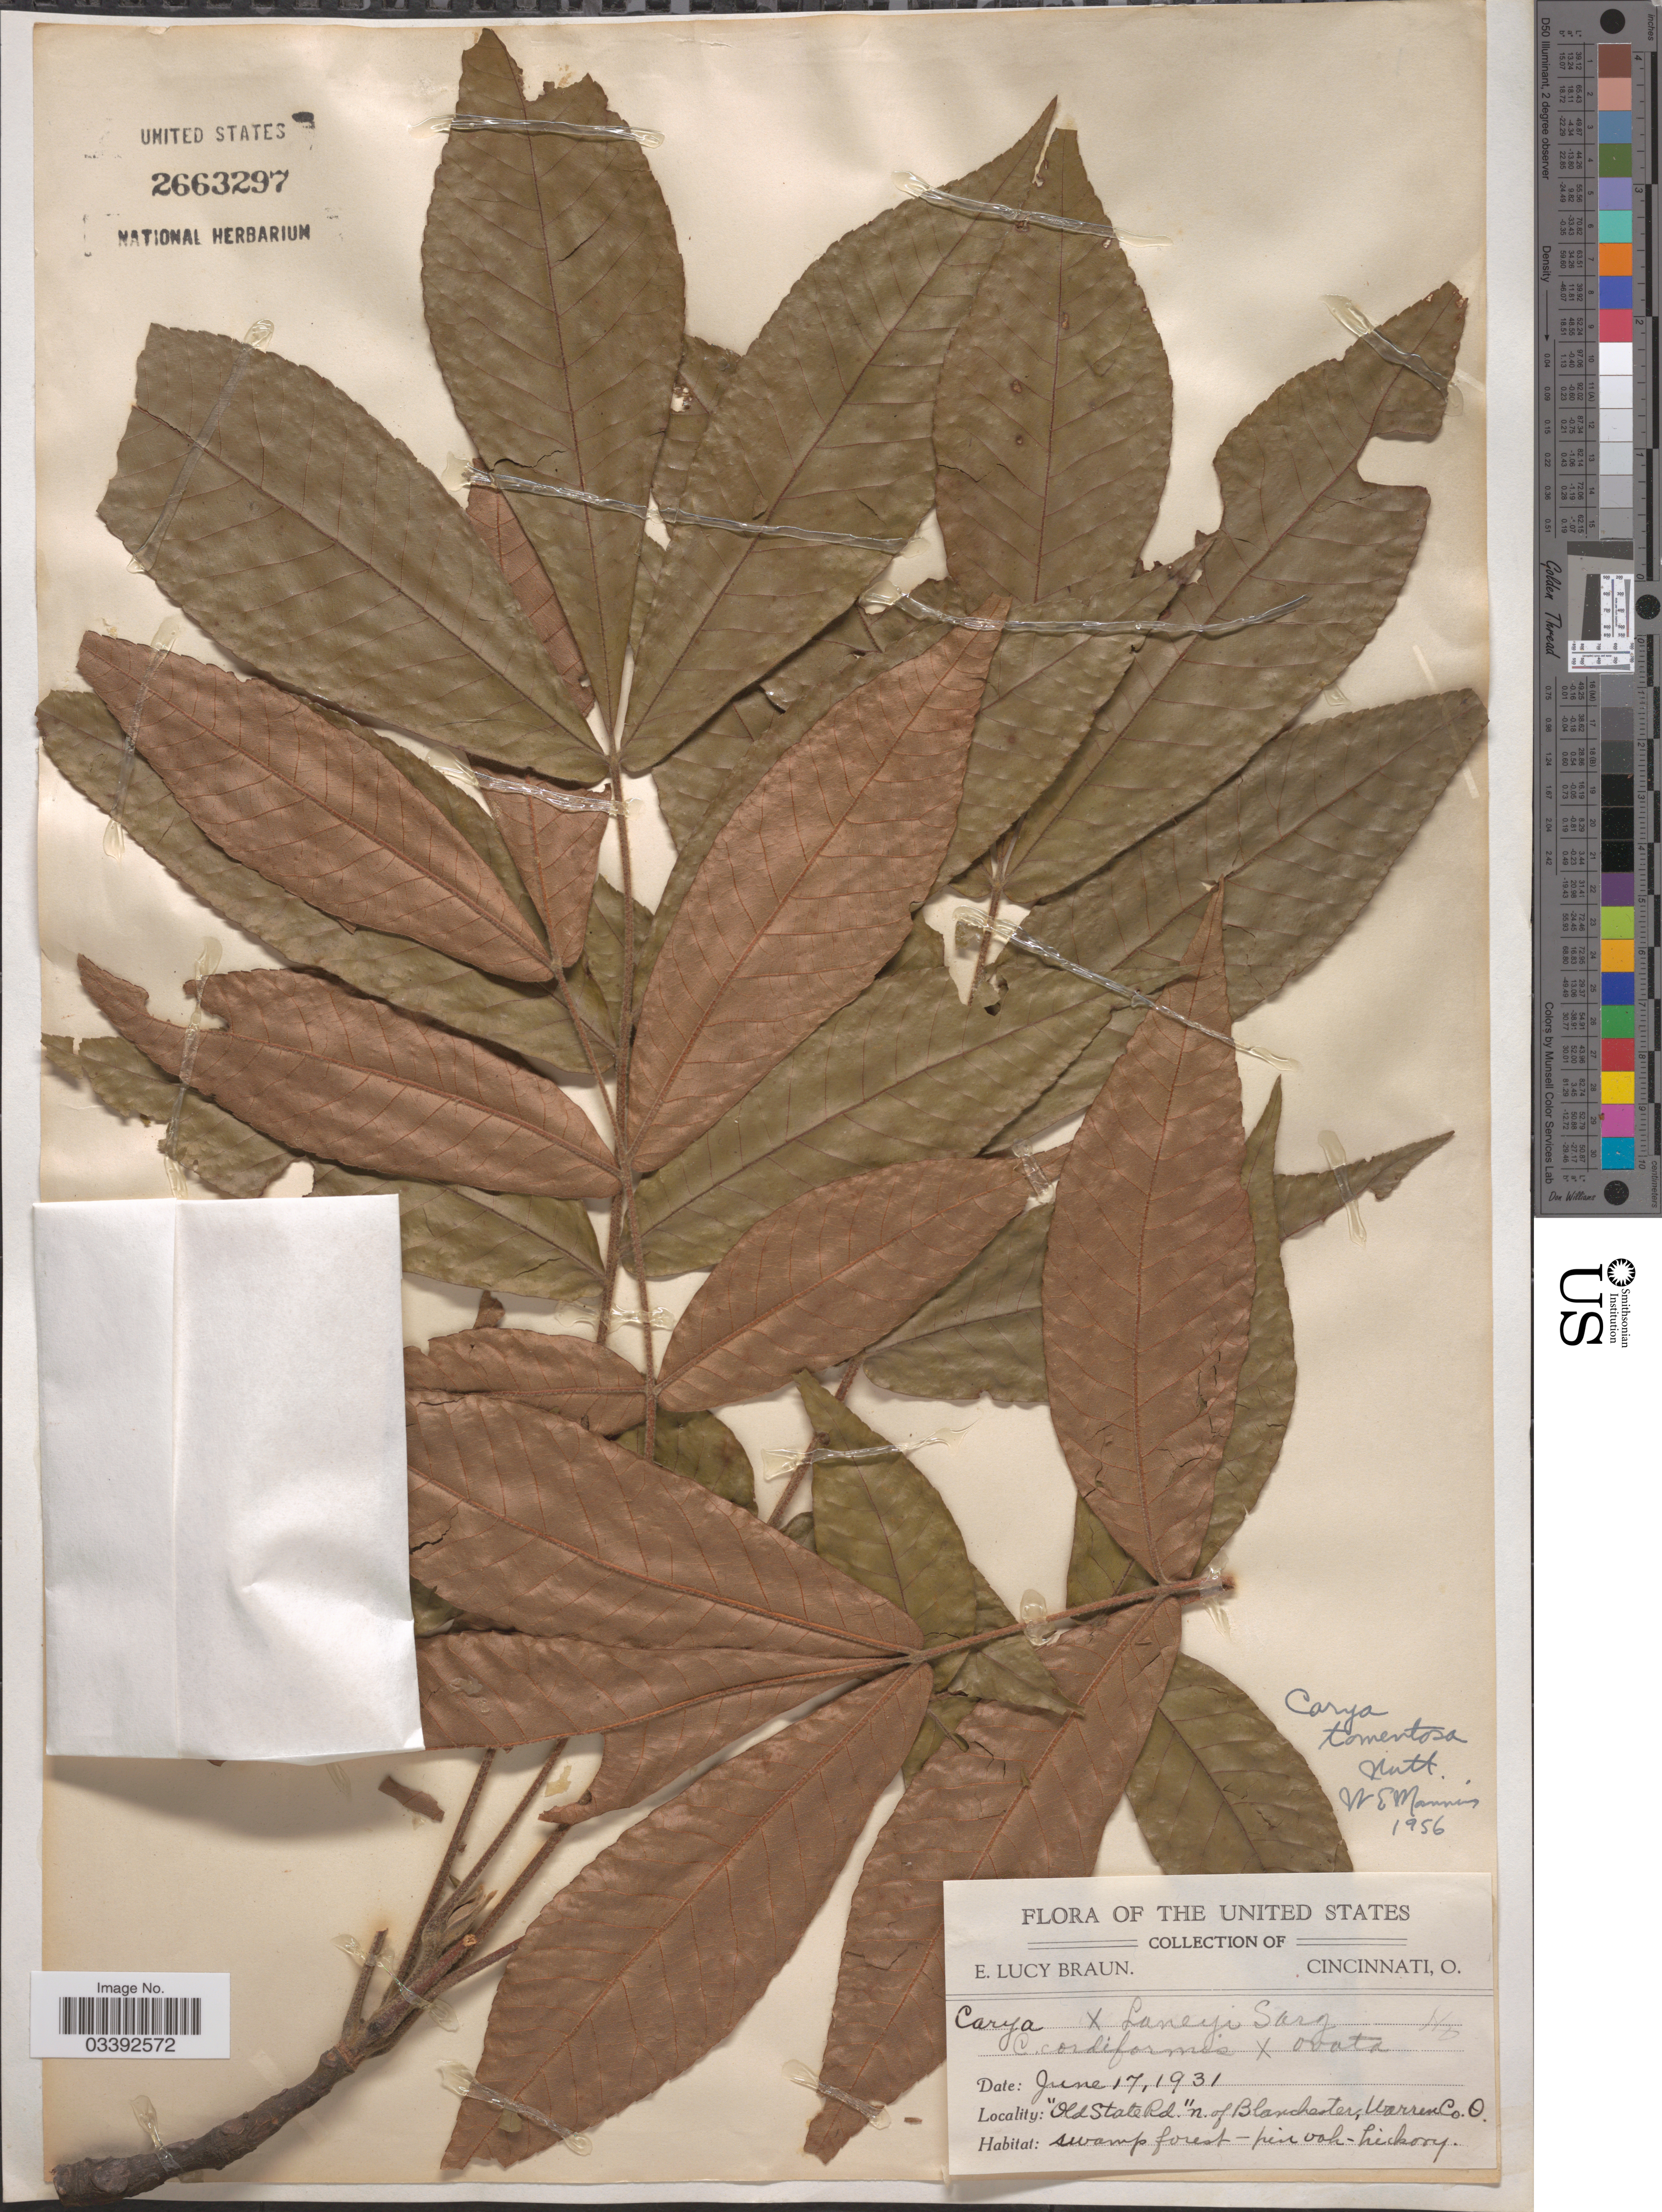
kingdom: Plantae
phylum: Tracheophyta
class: Magnoliopsida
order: Fagales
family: Juglandaceae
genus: Carya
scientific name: Carya tomentosa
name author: (Lam.) Nutt.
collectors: E. L. Braun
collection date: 1931-06-17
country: United States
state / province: Ohio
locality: Old State Rd.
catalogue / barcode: US 2663297